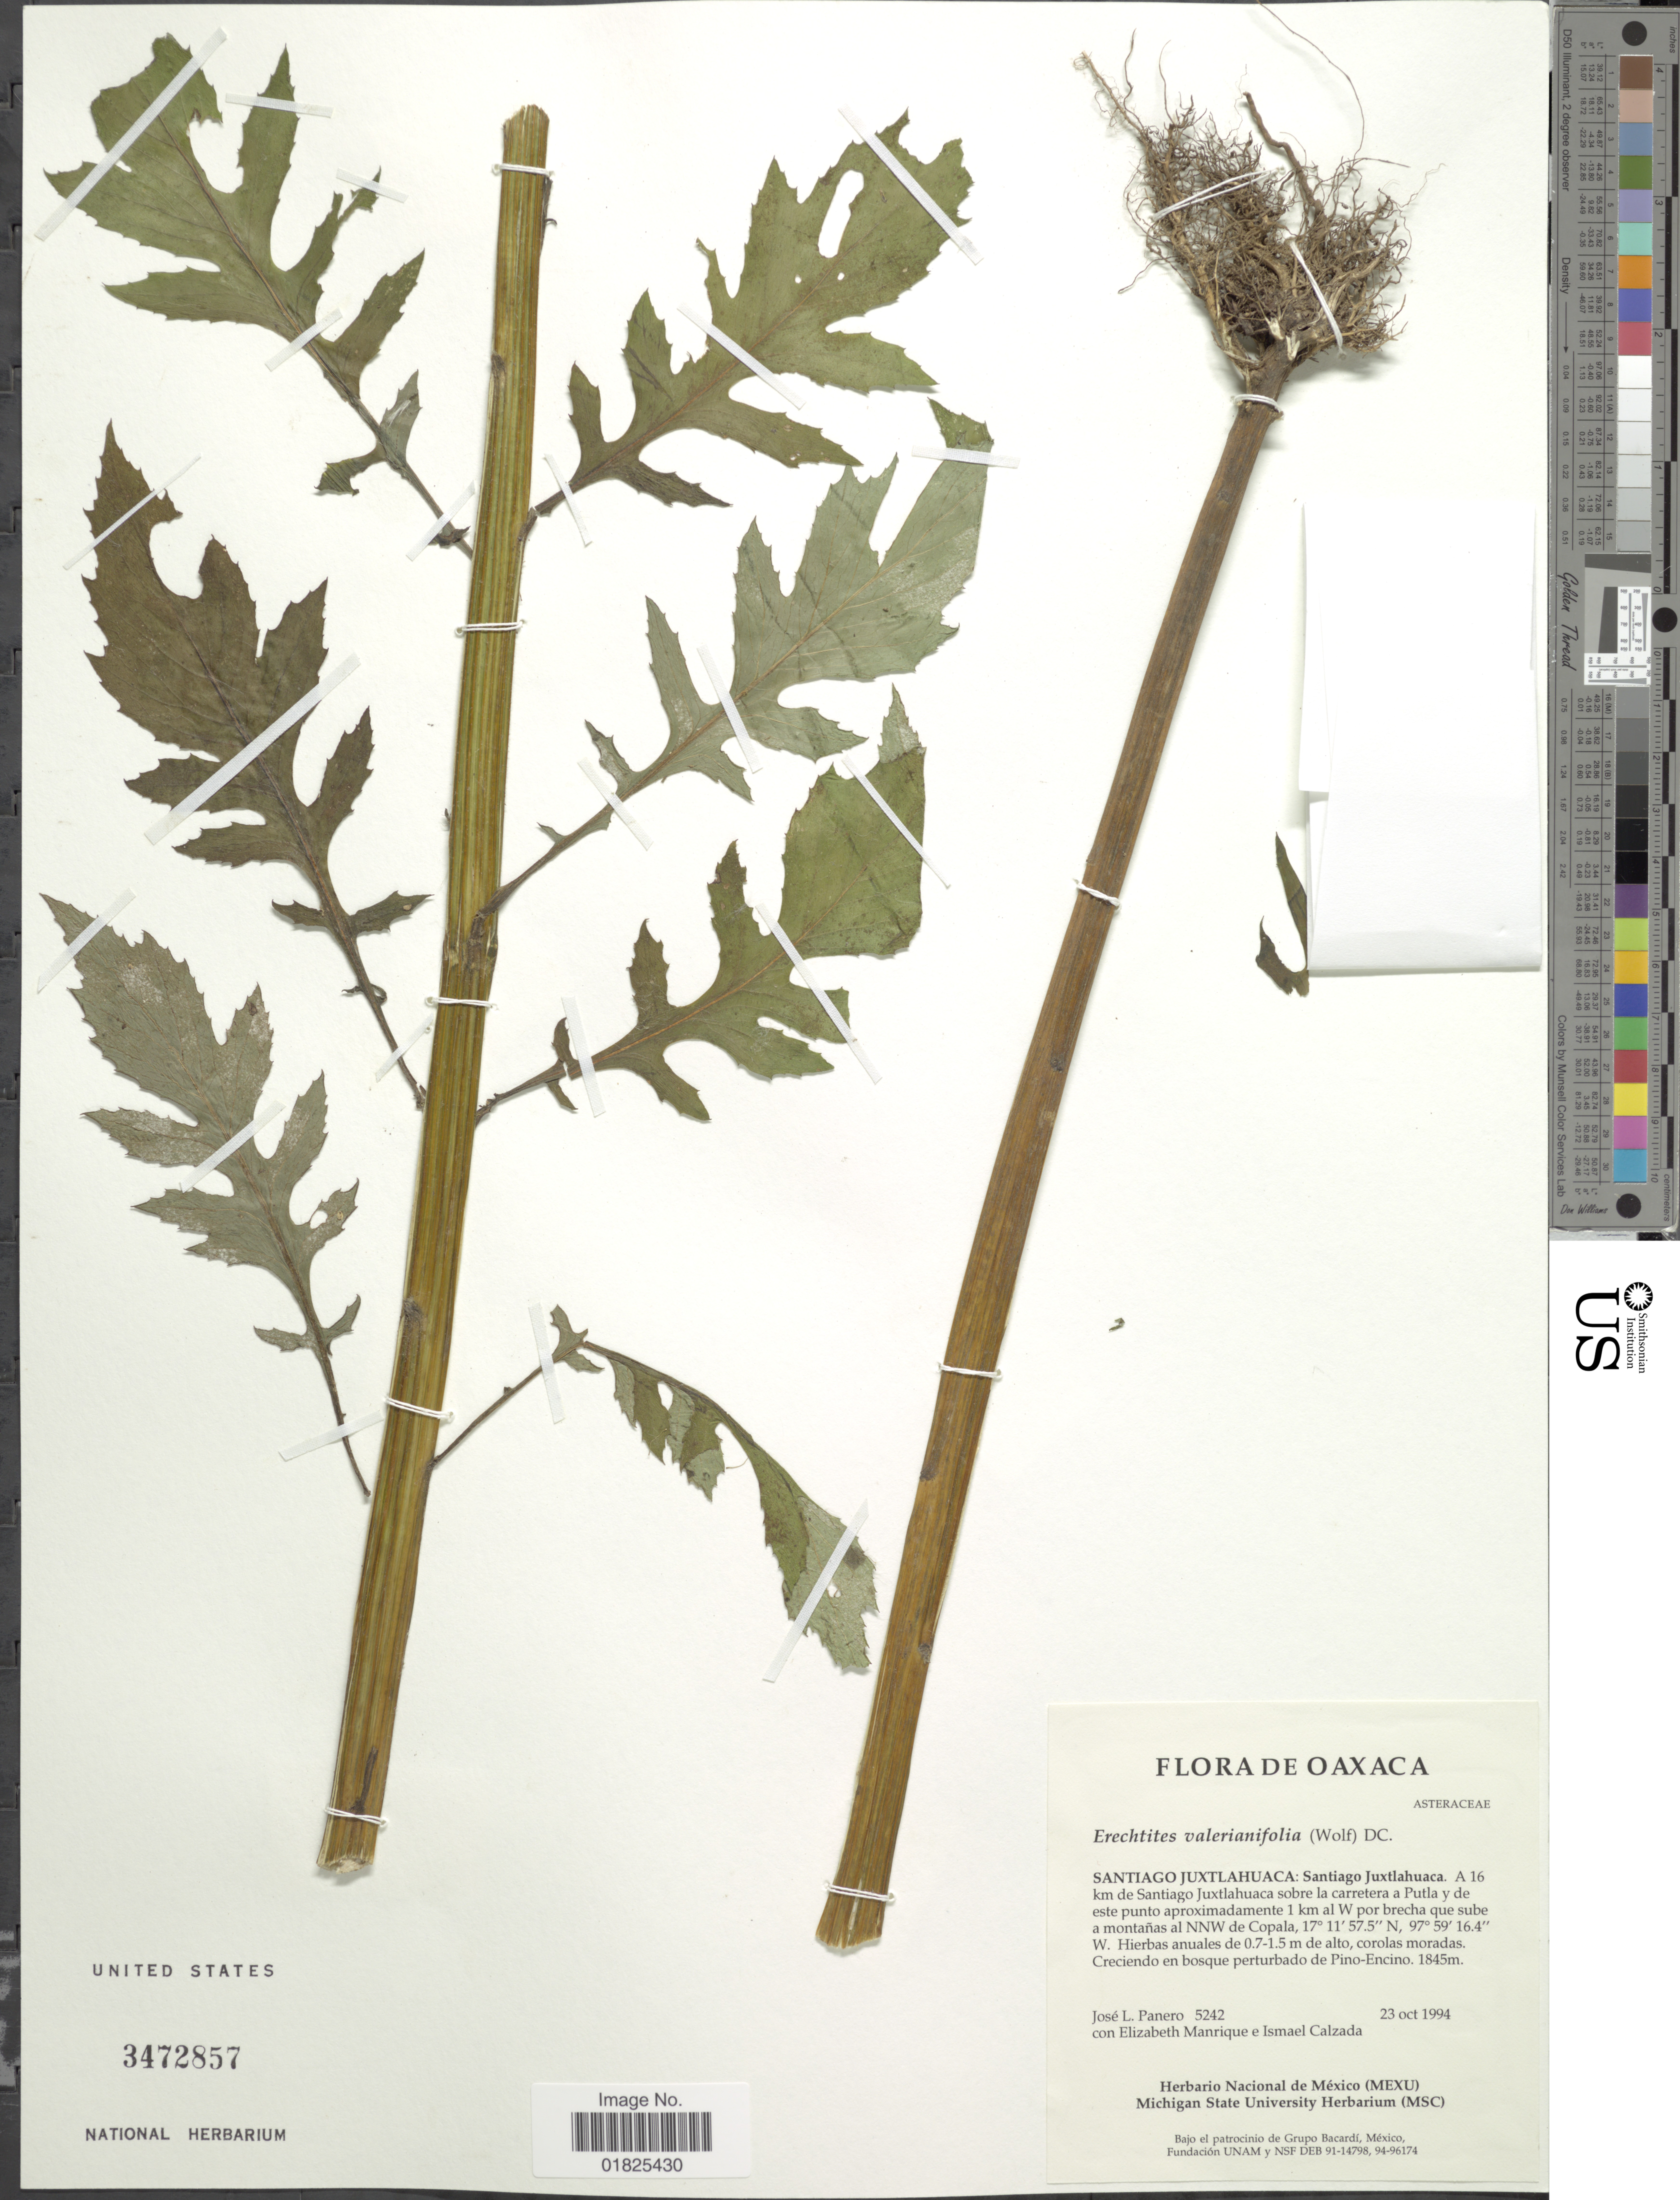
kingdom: Plantae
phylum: Tracheophyta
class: Magnoliopsida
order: Asterales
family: Asteraceae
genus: Erechtites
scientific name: Erechtites valerianifolius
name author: (Link ex Spreng.) DC.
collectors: J. L. Panero, E. Manrique & I. Calzada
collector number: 5242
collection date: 1994-10-23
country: Mexico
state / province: Oaxaca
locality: Santiago Juxtlahuaca: Santiago Juxtlahuaca. A 16 km de Santiago Juxtlahuaca sobre la carretera a Putla y de este punto aproximadamente 1 km al W por brecha que sube a montanas al NNW de Copala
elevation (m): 1845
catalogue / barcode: US 3472857